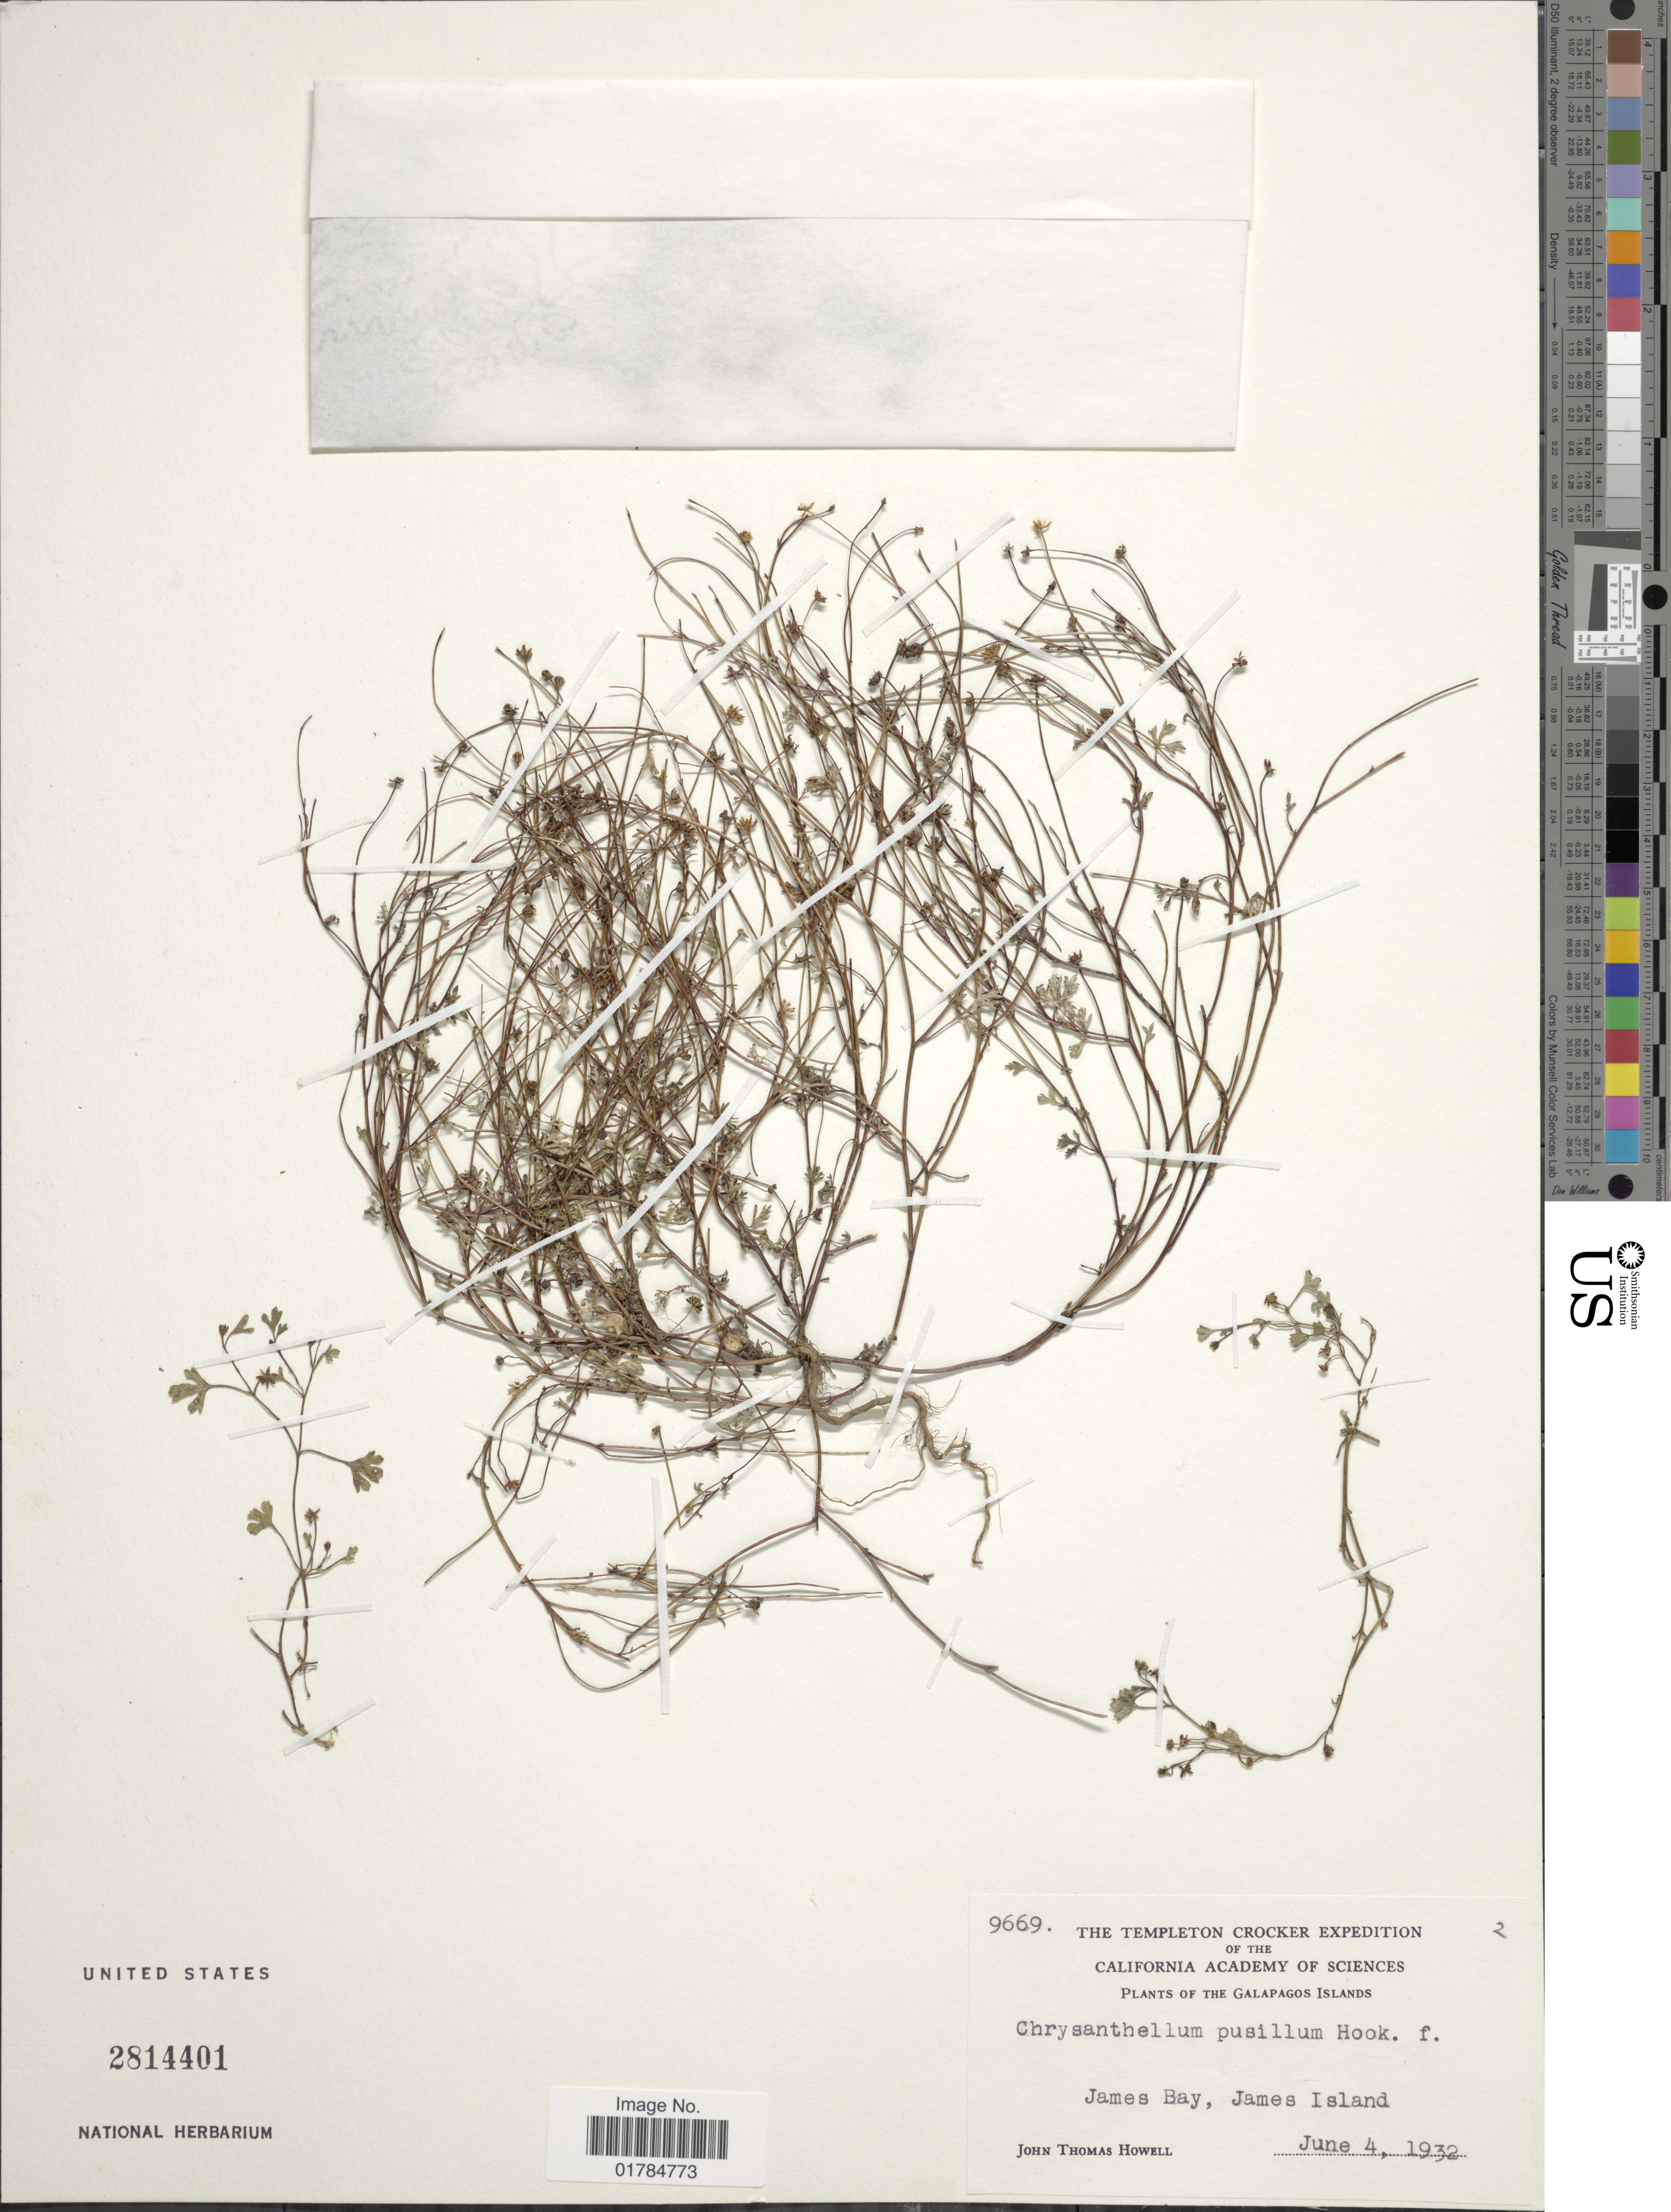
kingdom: Plantae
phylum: Tracheophyta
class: Magnoliopsida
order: Asterales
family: Asteraceae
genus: Chrysanthellum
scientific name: Chrysanthellum pusillum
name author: Hook. f.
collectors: J. T. Howell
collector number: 9669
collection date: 1932-06-04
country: Ecuador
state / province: Colón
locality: James Bay, James Island, Galapagos Islands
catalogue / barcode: US 2814401